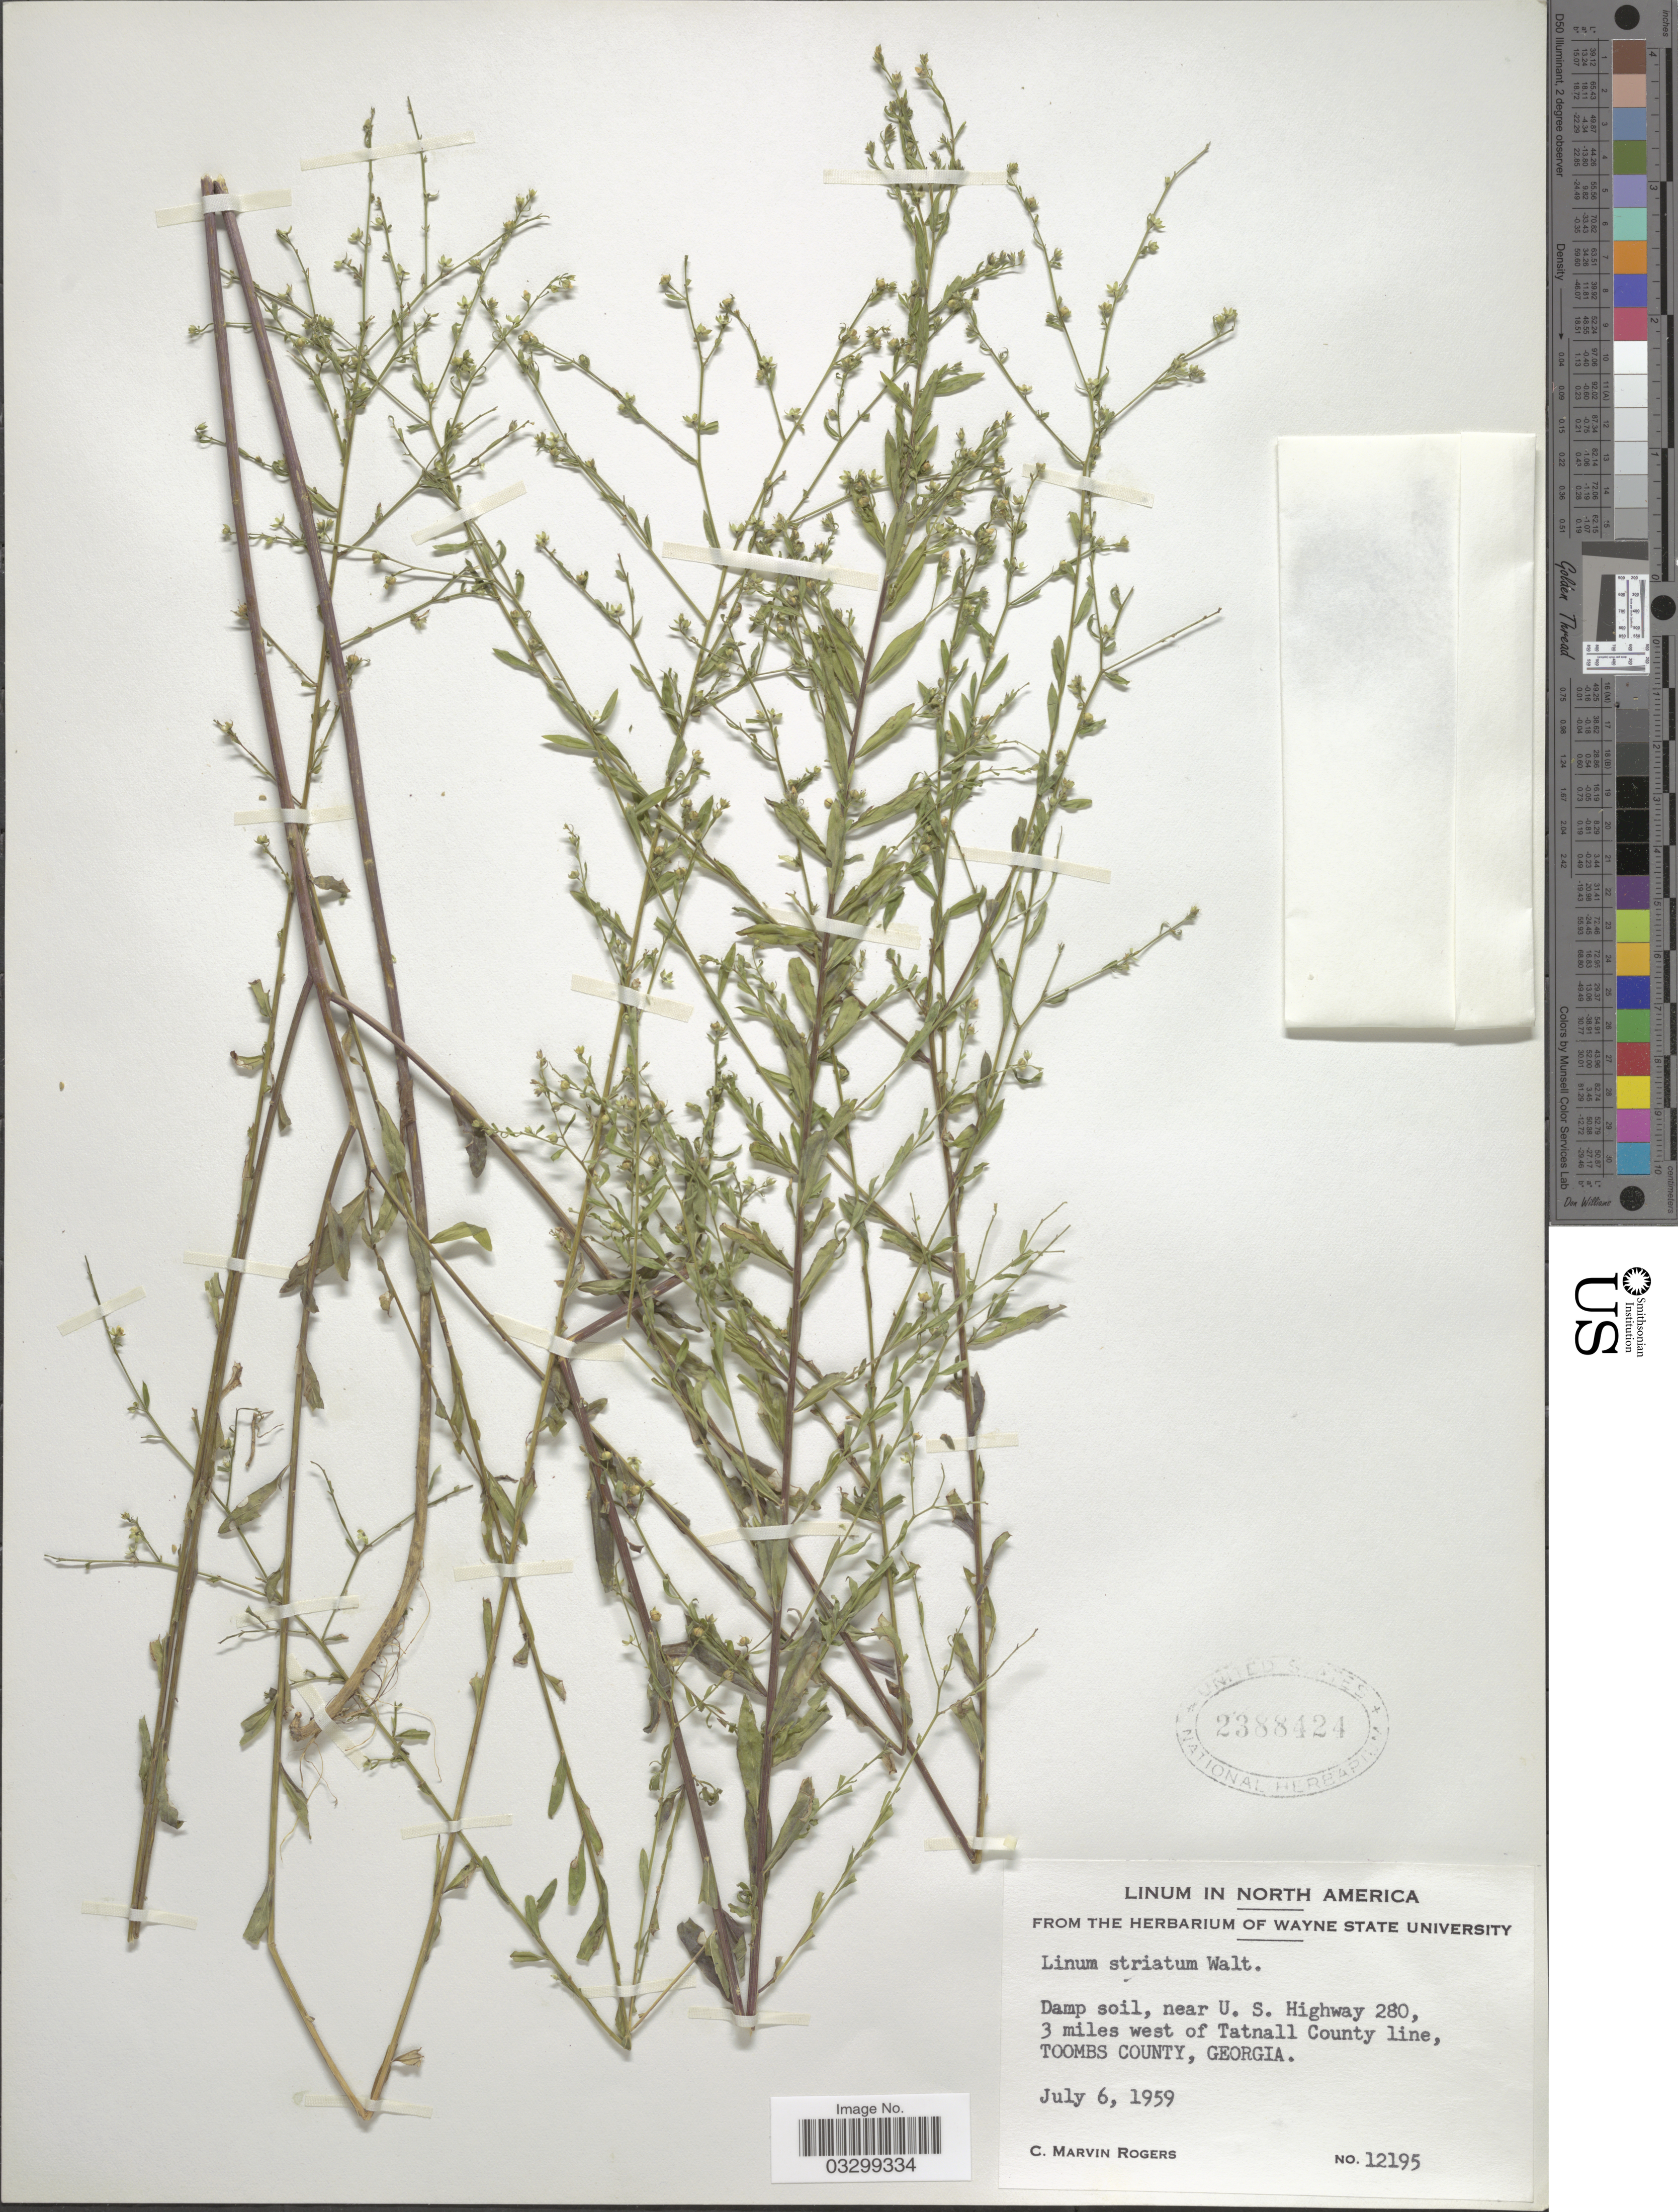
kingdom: Plantae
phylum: Tracheophyta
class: Magnoliopsida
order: Malpighiales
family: Linaceae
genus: Linum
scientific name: Linum striatum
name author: Walter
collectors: C. M. Rogers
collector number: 12195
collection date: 1959-07-06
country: United States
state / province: Georgia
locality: Near U. S. Highway 280, 3 miles west of Tatnall County line, Toombs County.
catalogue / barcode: US 2388424